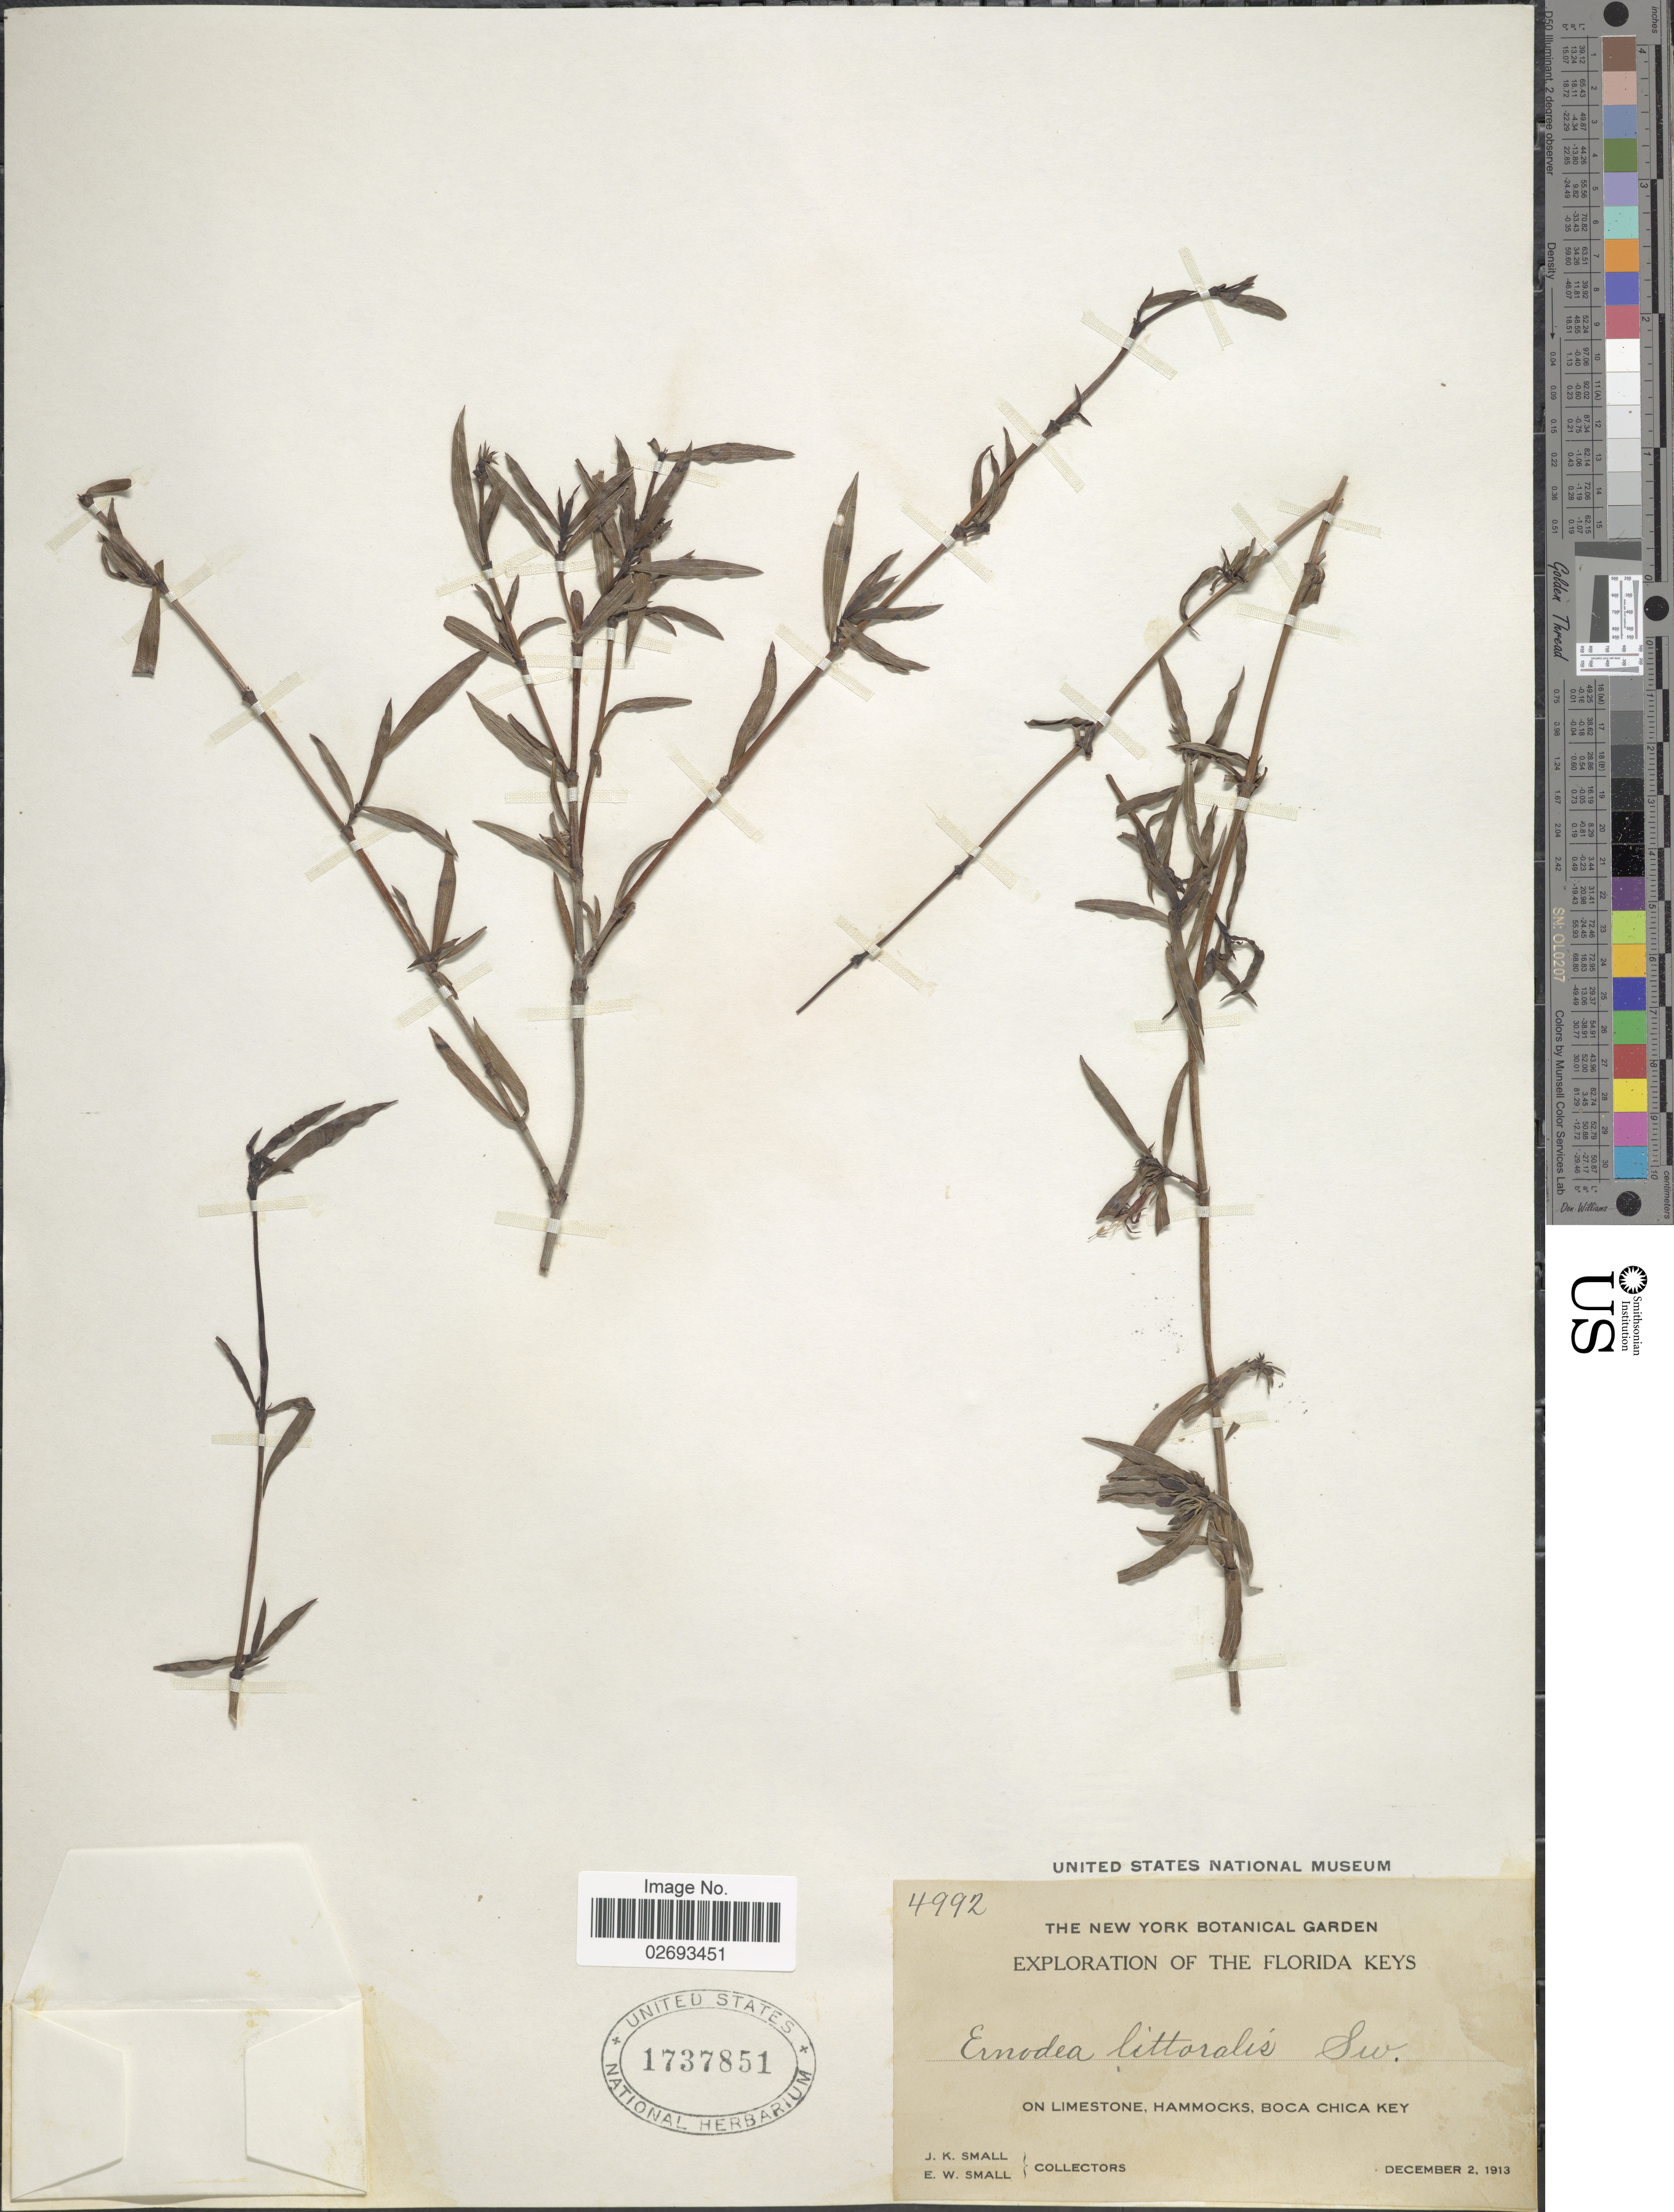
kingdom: Plantae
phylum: Tracheophyta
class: Magnoliopsida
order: Gentianales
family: Rubiaceae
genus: Ernodea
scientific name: Ernodea littoralis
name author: Sw.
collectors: J. K. Small & E. W. Small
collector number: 4992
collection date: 1913-12-02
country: United States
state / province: Florida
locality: Hammocks, Boca Chica Key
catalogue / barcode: US 1737851